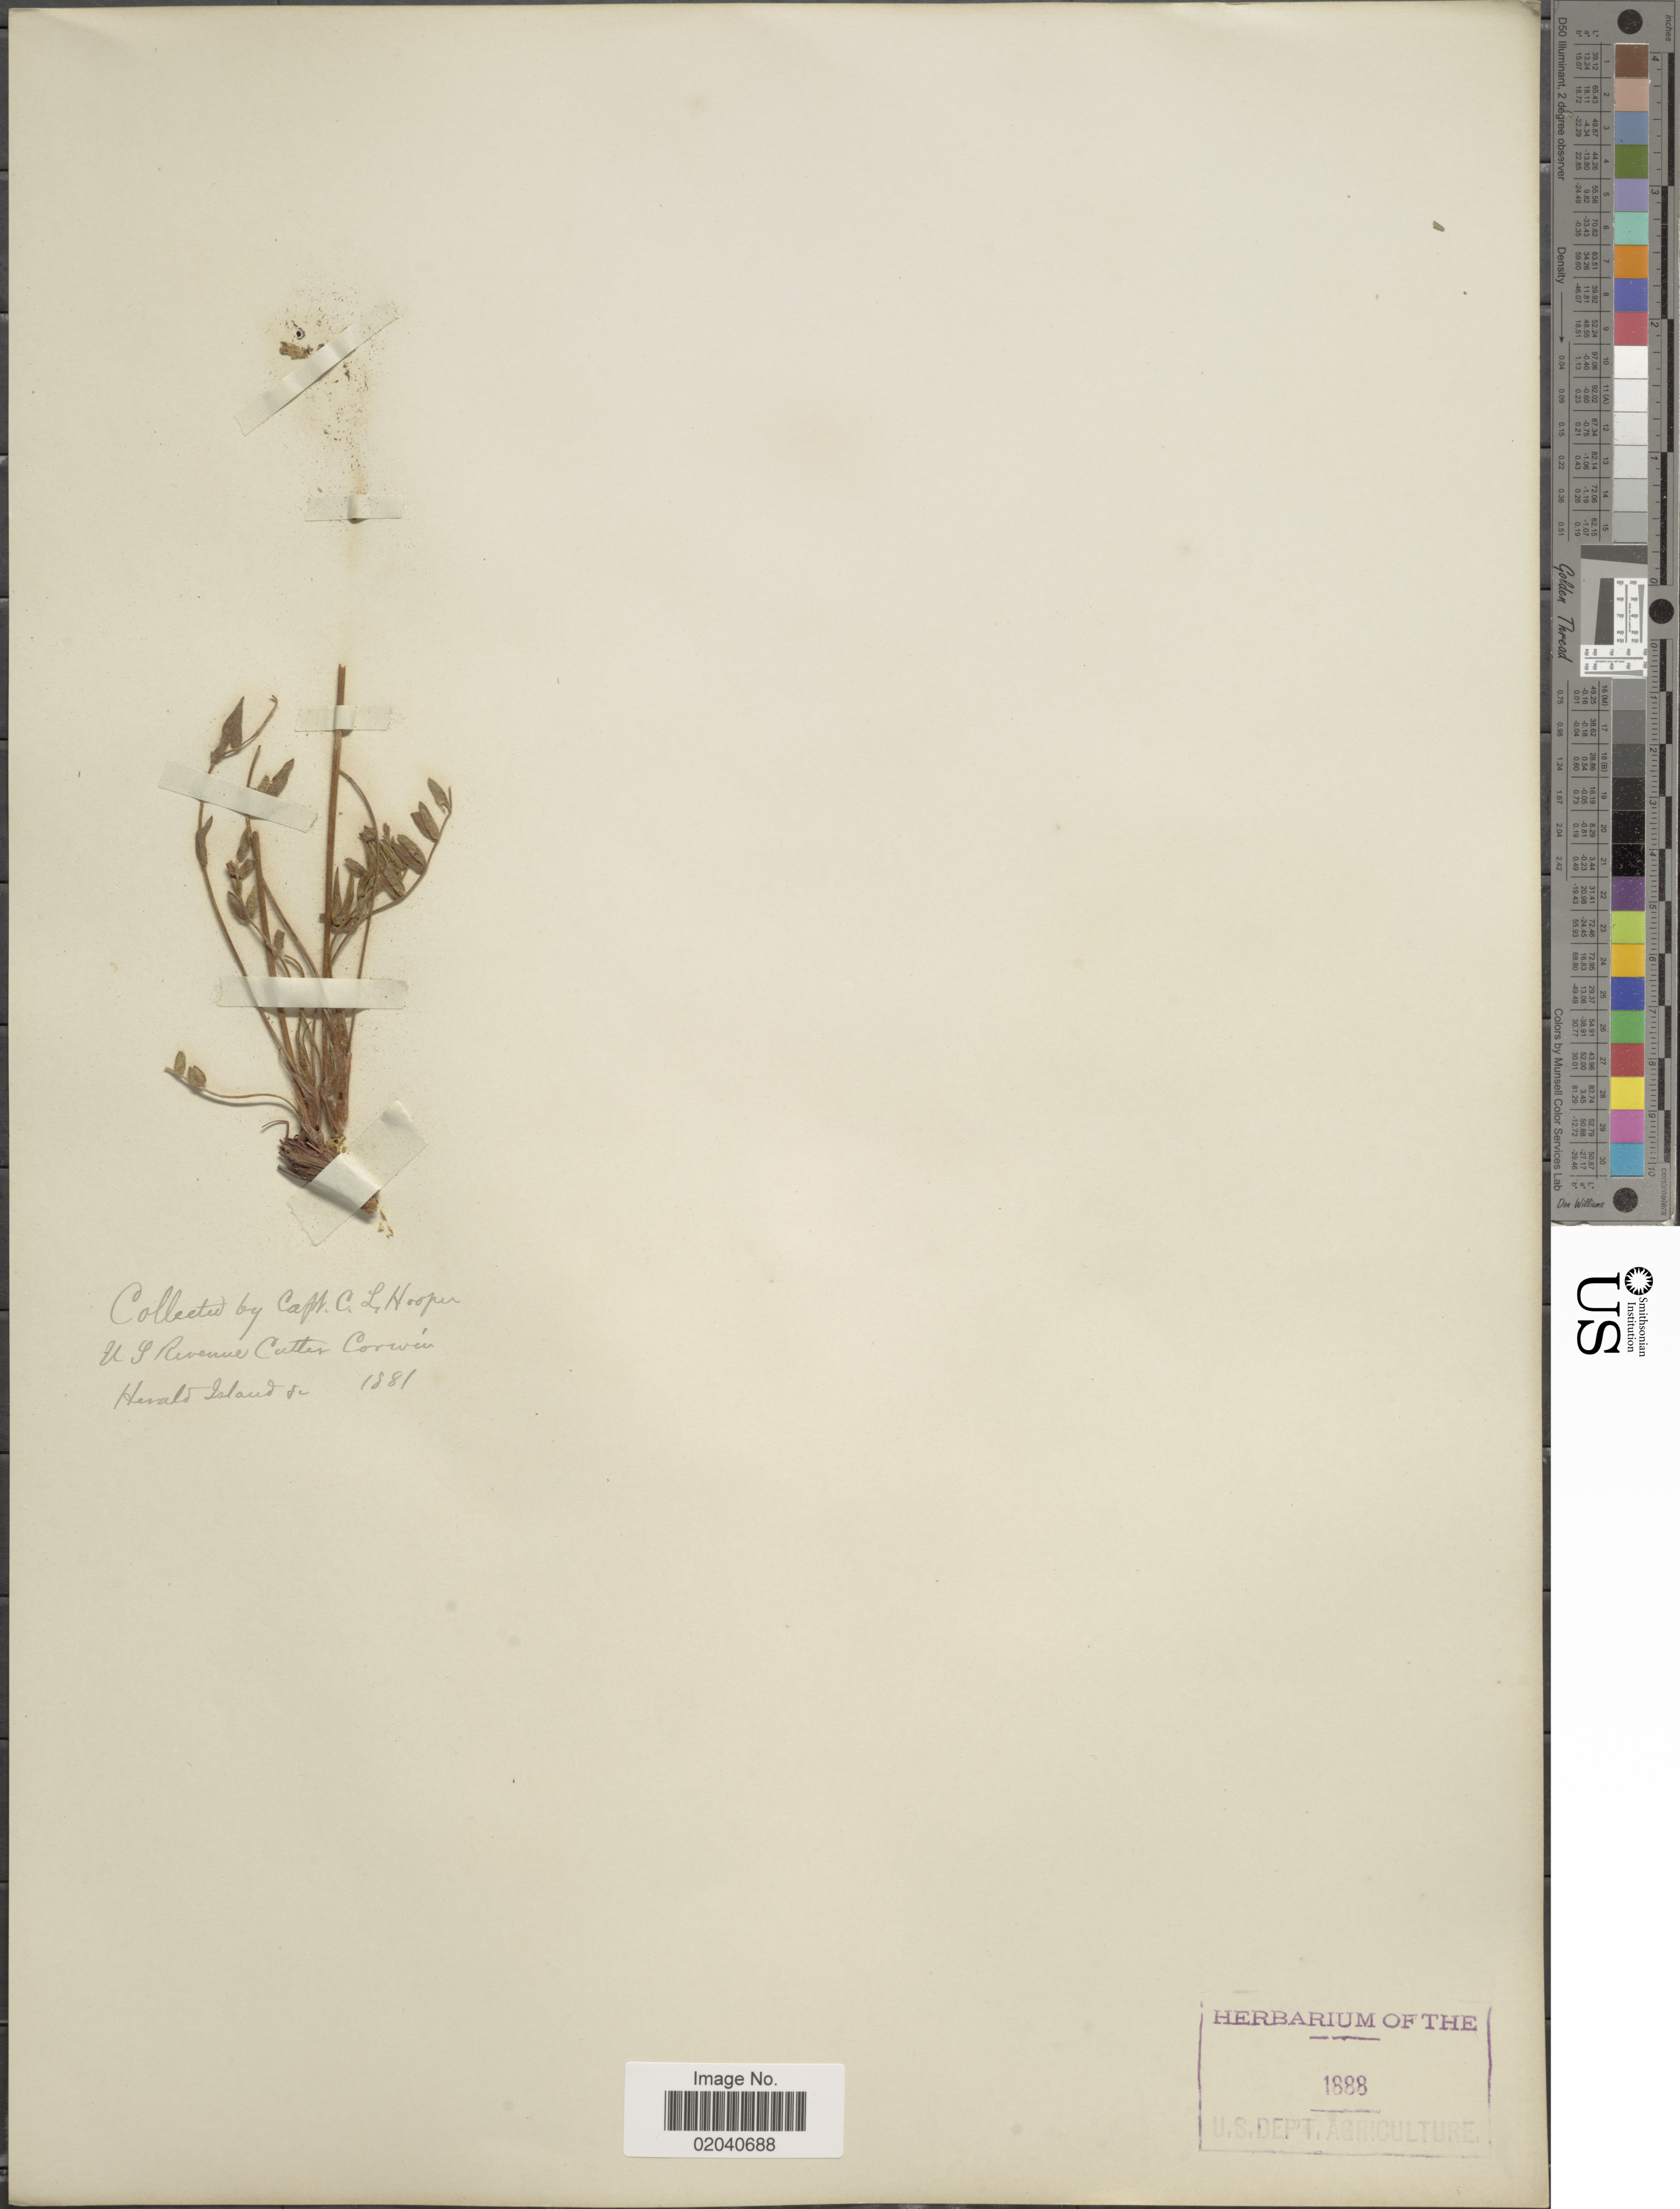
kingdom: Plantae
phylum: Tracheophyta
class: Magnoliopsida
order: Fabales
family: Fabaceae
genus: Oxytropis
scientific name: Oxytropis campestris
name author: (L.) DC.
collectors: C. Hooper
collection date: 1881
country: Russian Federation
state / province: Chukotka